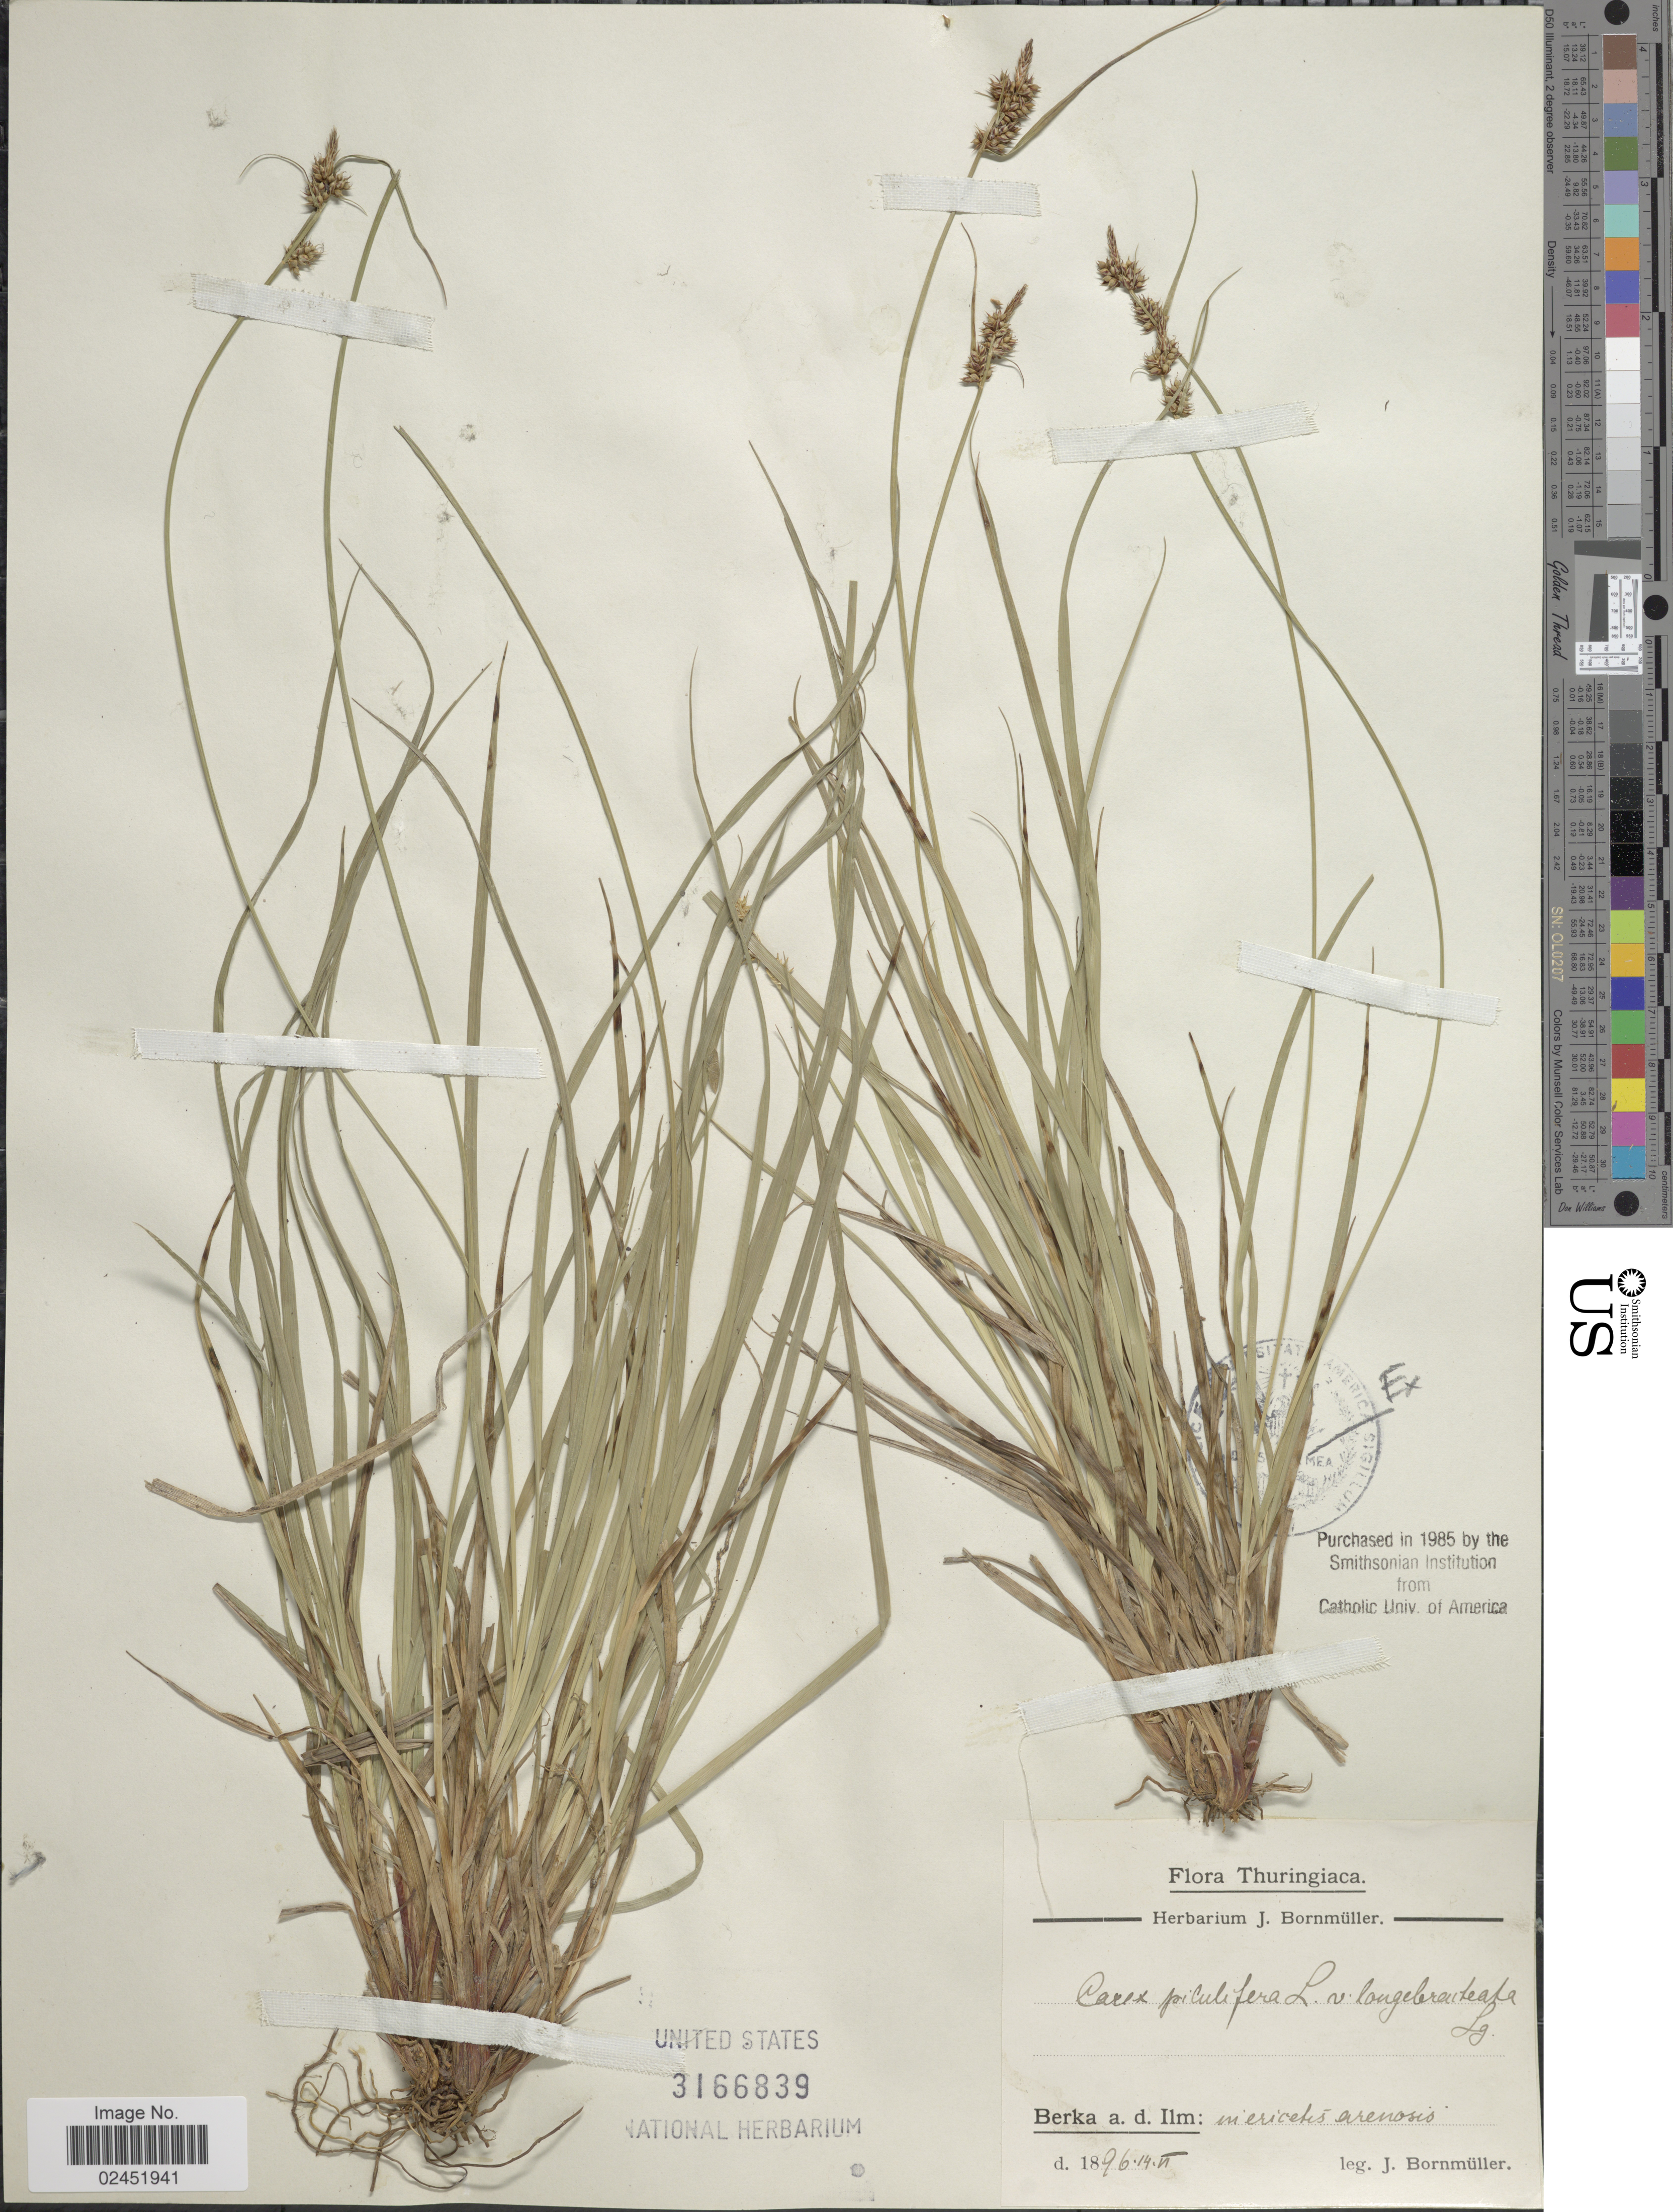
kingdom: Plantae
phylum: Tracheophyta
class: Liliopsida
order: Poales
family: Cyperaceae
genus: Carex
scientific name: Carex pilulifera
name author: L.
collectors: J. Bornmüller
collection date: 1896-06-14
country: Germany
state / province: Thuringia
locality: Thuringiaa, Berka a.d. Ilm: in ericetis arenosis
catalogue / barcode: US 3166839